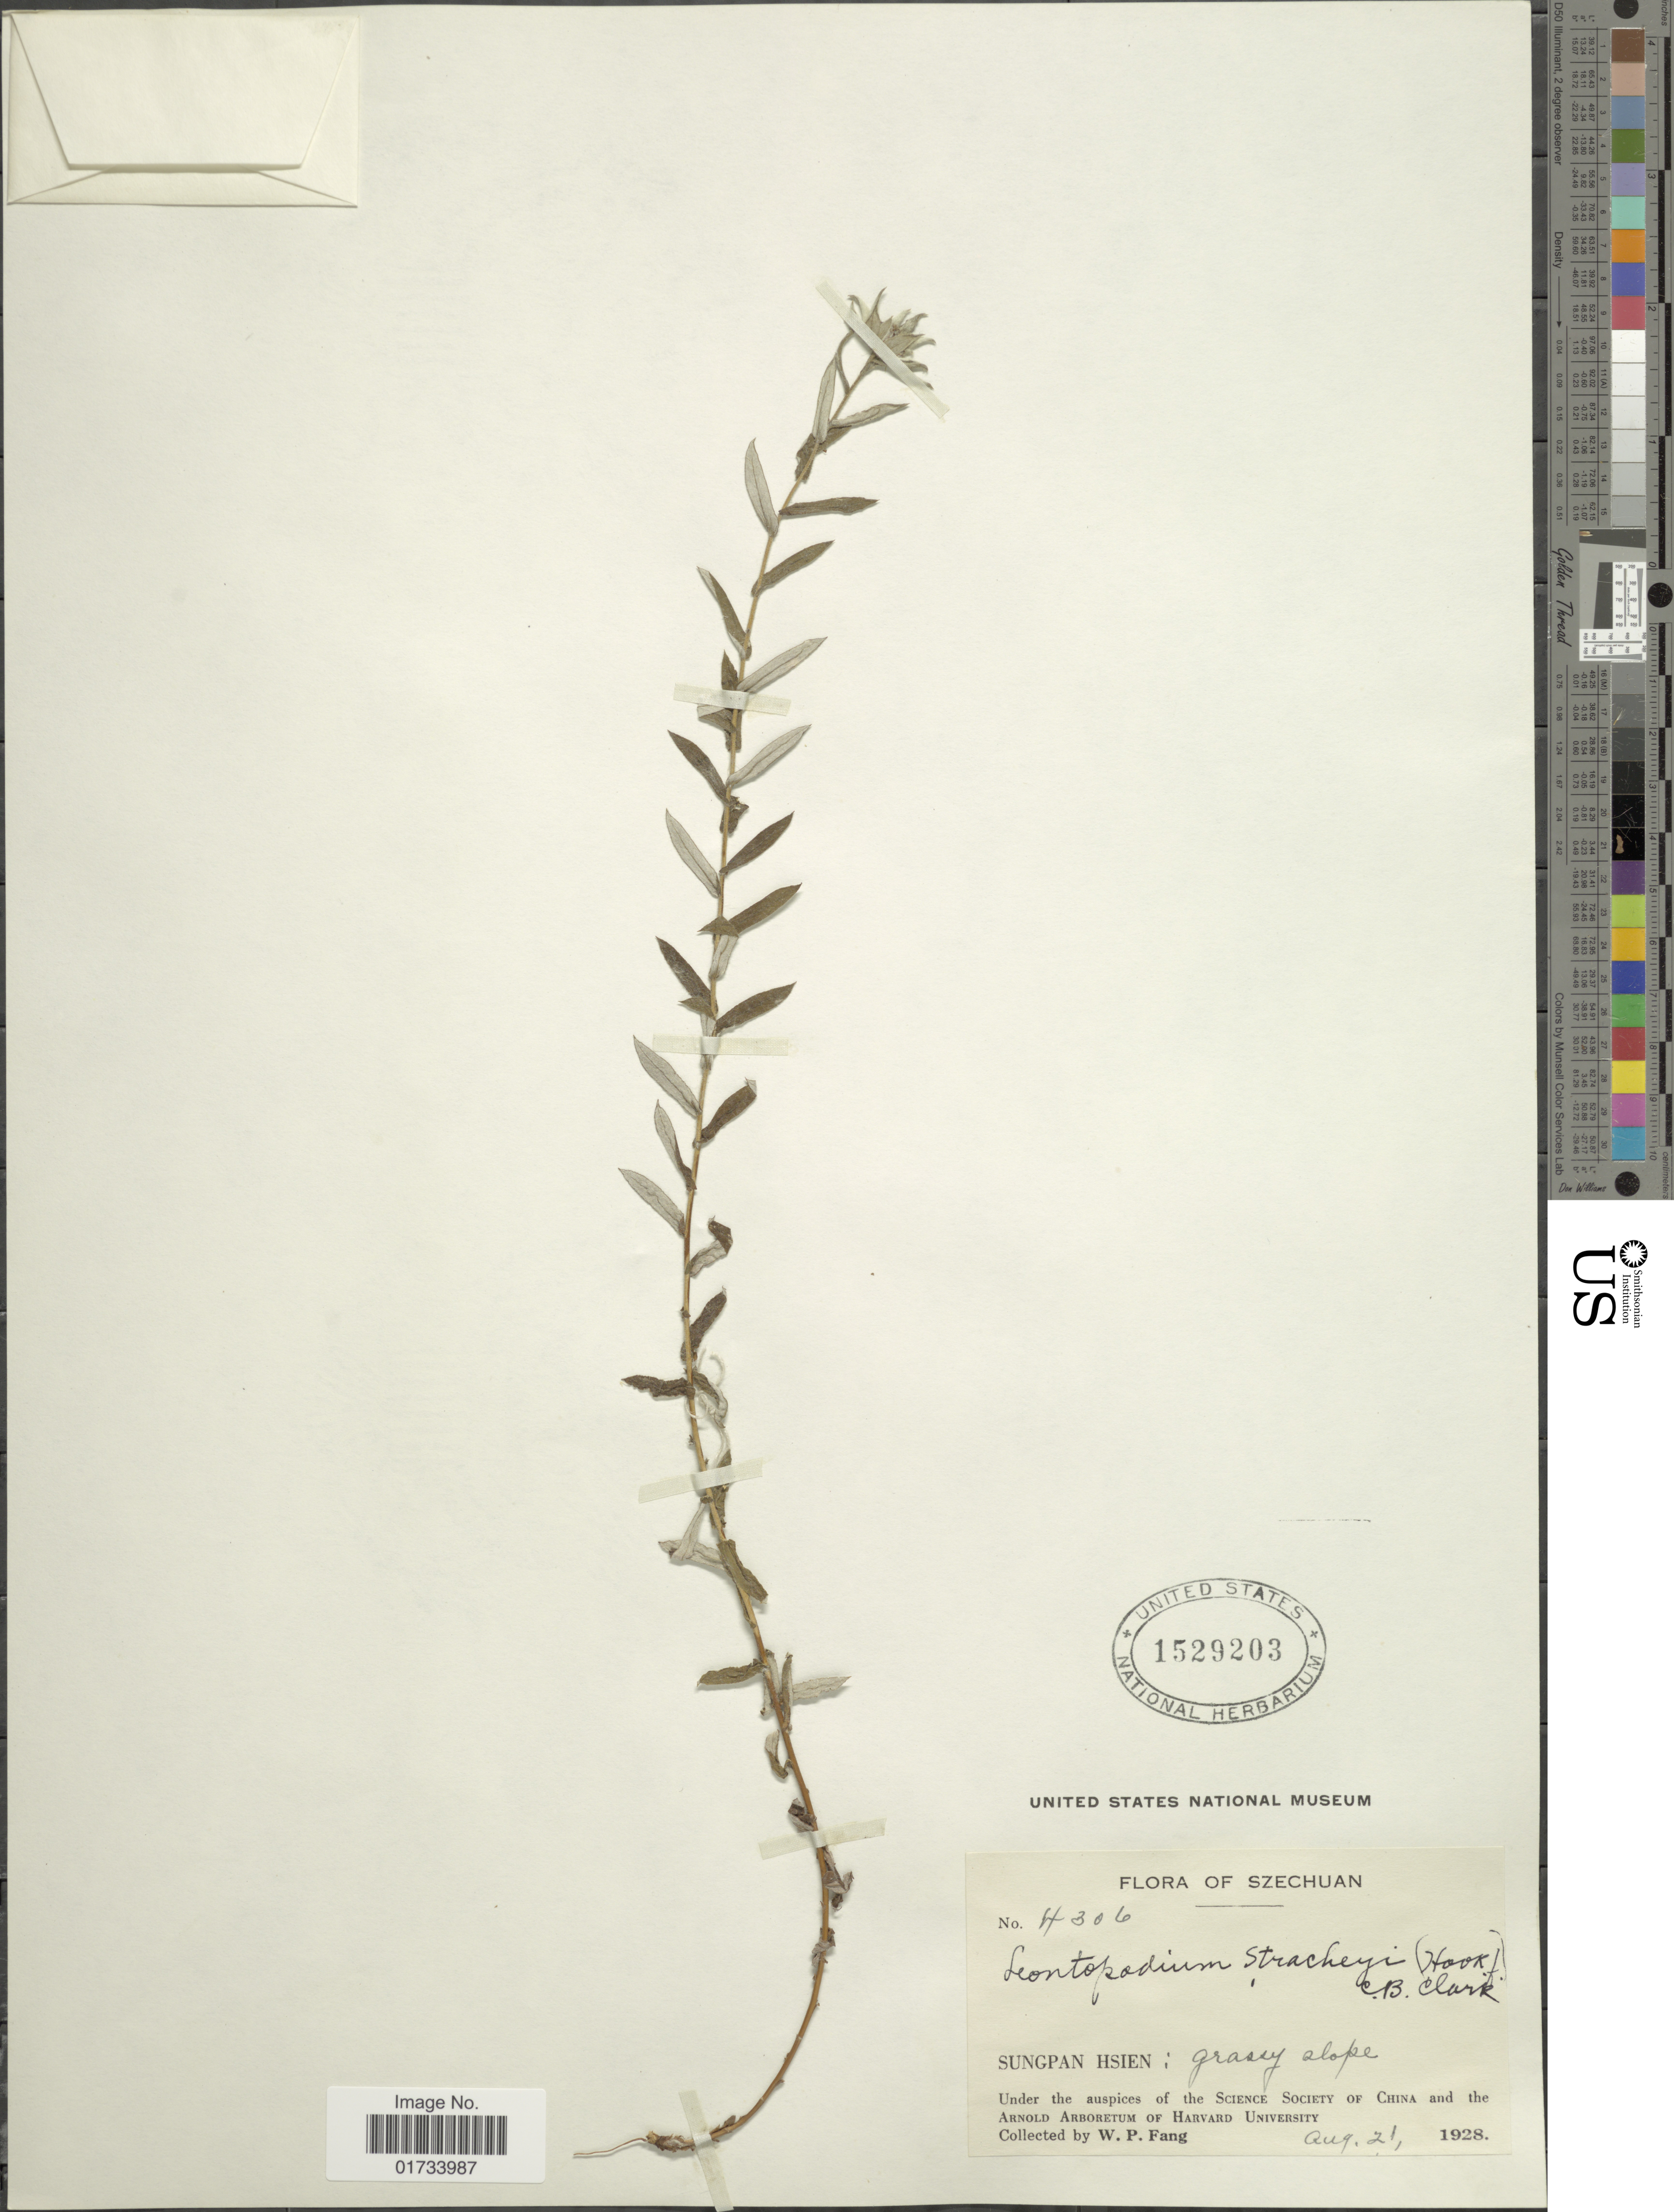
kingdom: Plantae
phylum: Tracheophyta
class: Magnoliopsida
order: Asterales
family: Asteraceae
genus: Leontopodium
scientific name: Leontopodium stracheyi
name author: (Hook. f.) C.B. Clarke ex Hemsl.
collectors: W. P. Fang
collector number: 4306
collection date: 1928-08-21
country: China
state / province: Sichuan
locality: Szechuan, Sungpan Hsien: grassy slope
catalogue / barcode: US 1529203